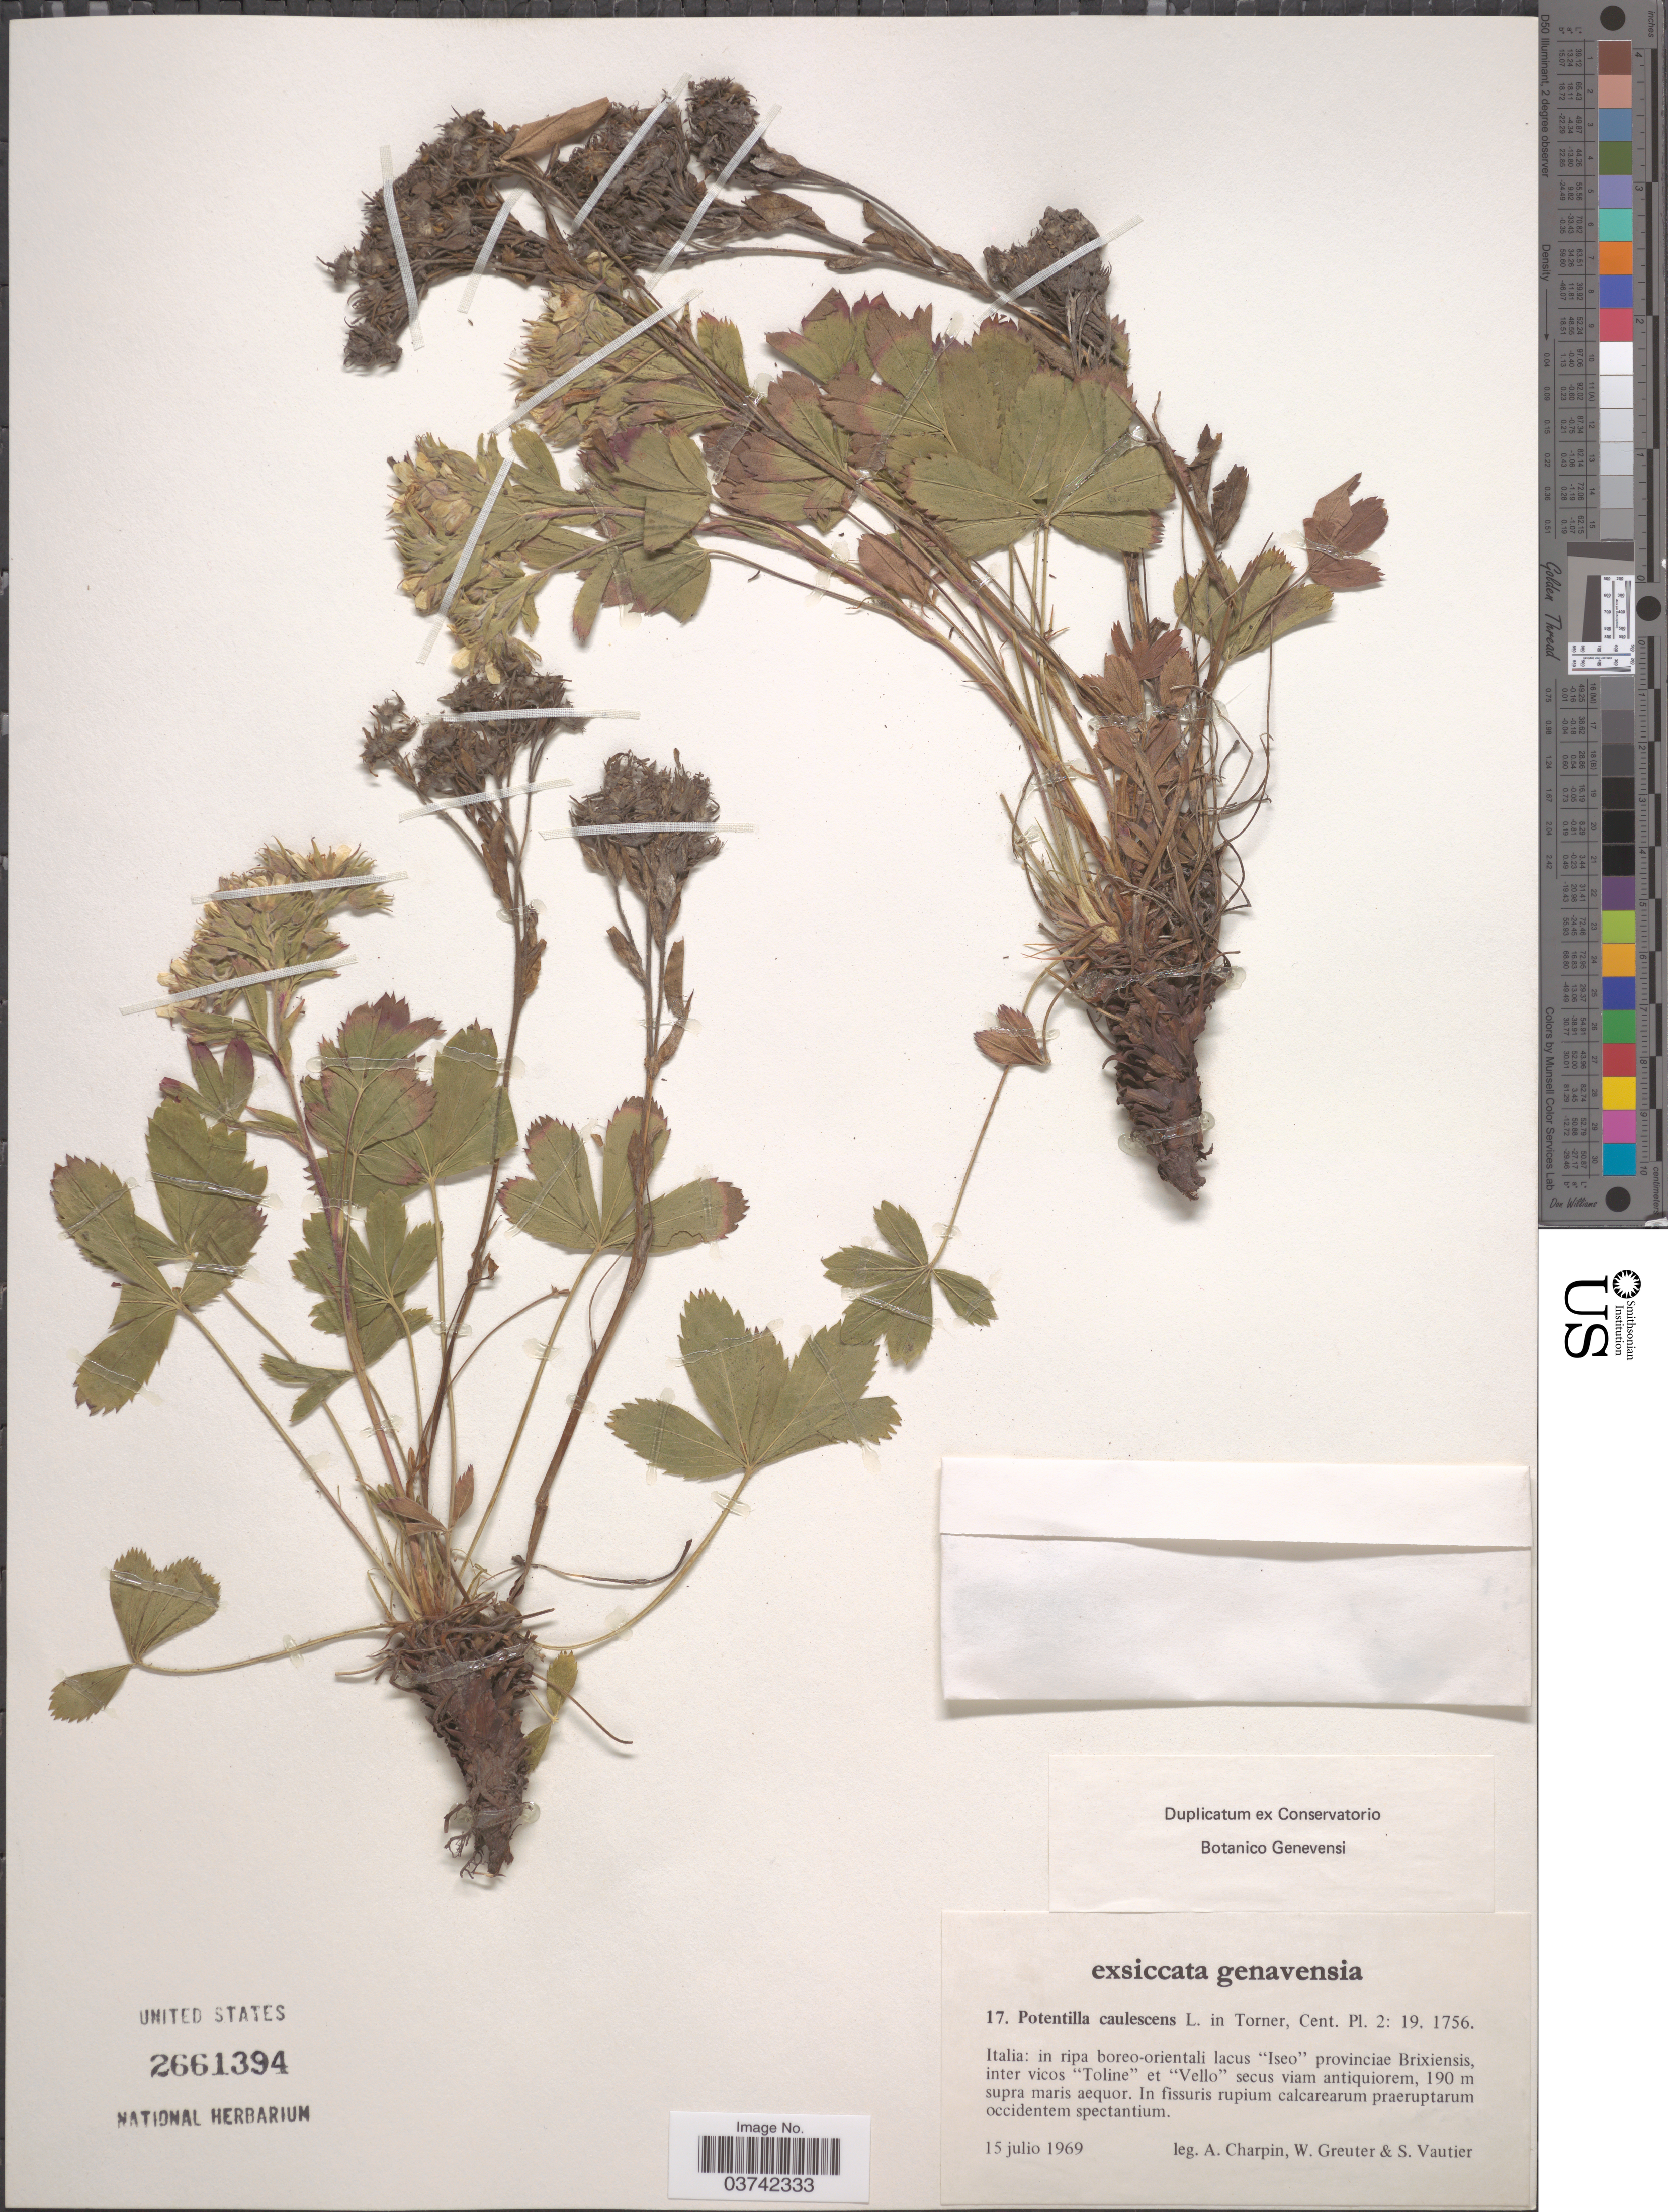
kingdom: Plantae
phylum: Tracheophyta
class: Magnoliopsida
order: Rosales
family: Rosaceae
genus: Potentilla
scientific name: Potentilla caulescens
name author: L.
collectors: A. Charpin, W. Greuter & S. Vautier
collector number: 17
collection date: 1969-07-15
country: Italy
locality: In ripra boreo-orientali lacus "Iseo" provinciae Brixiensis, inter vicos "Toline" et "Vello" secus viam antiquiorem.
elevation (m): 190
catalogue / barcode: US 2661394